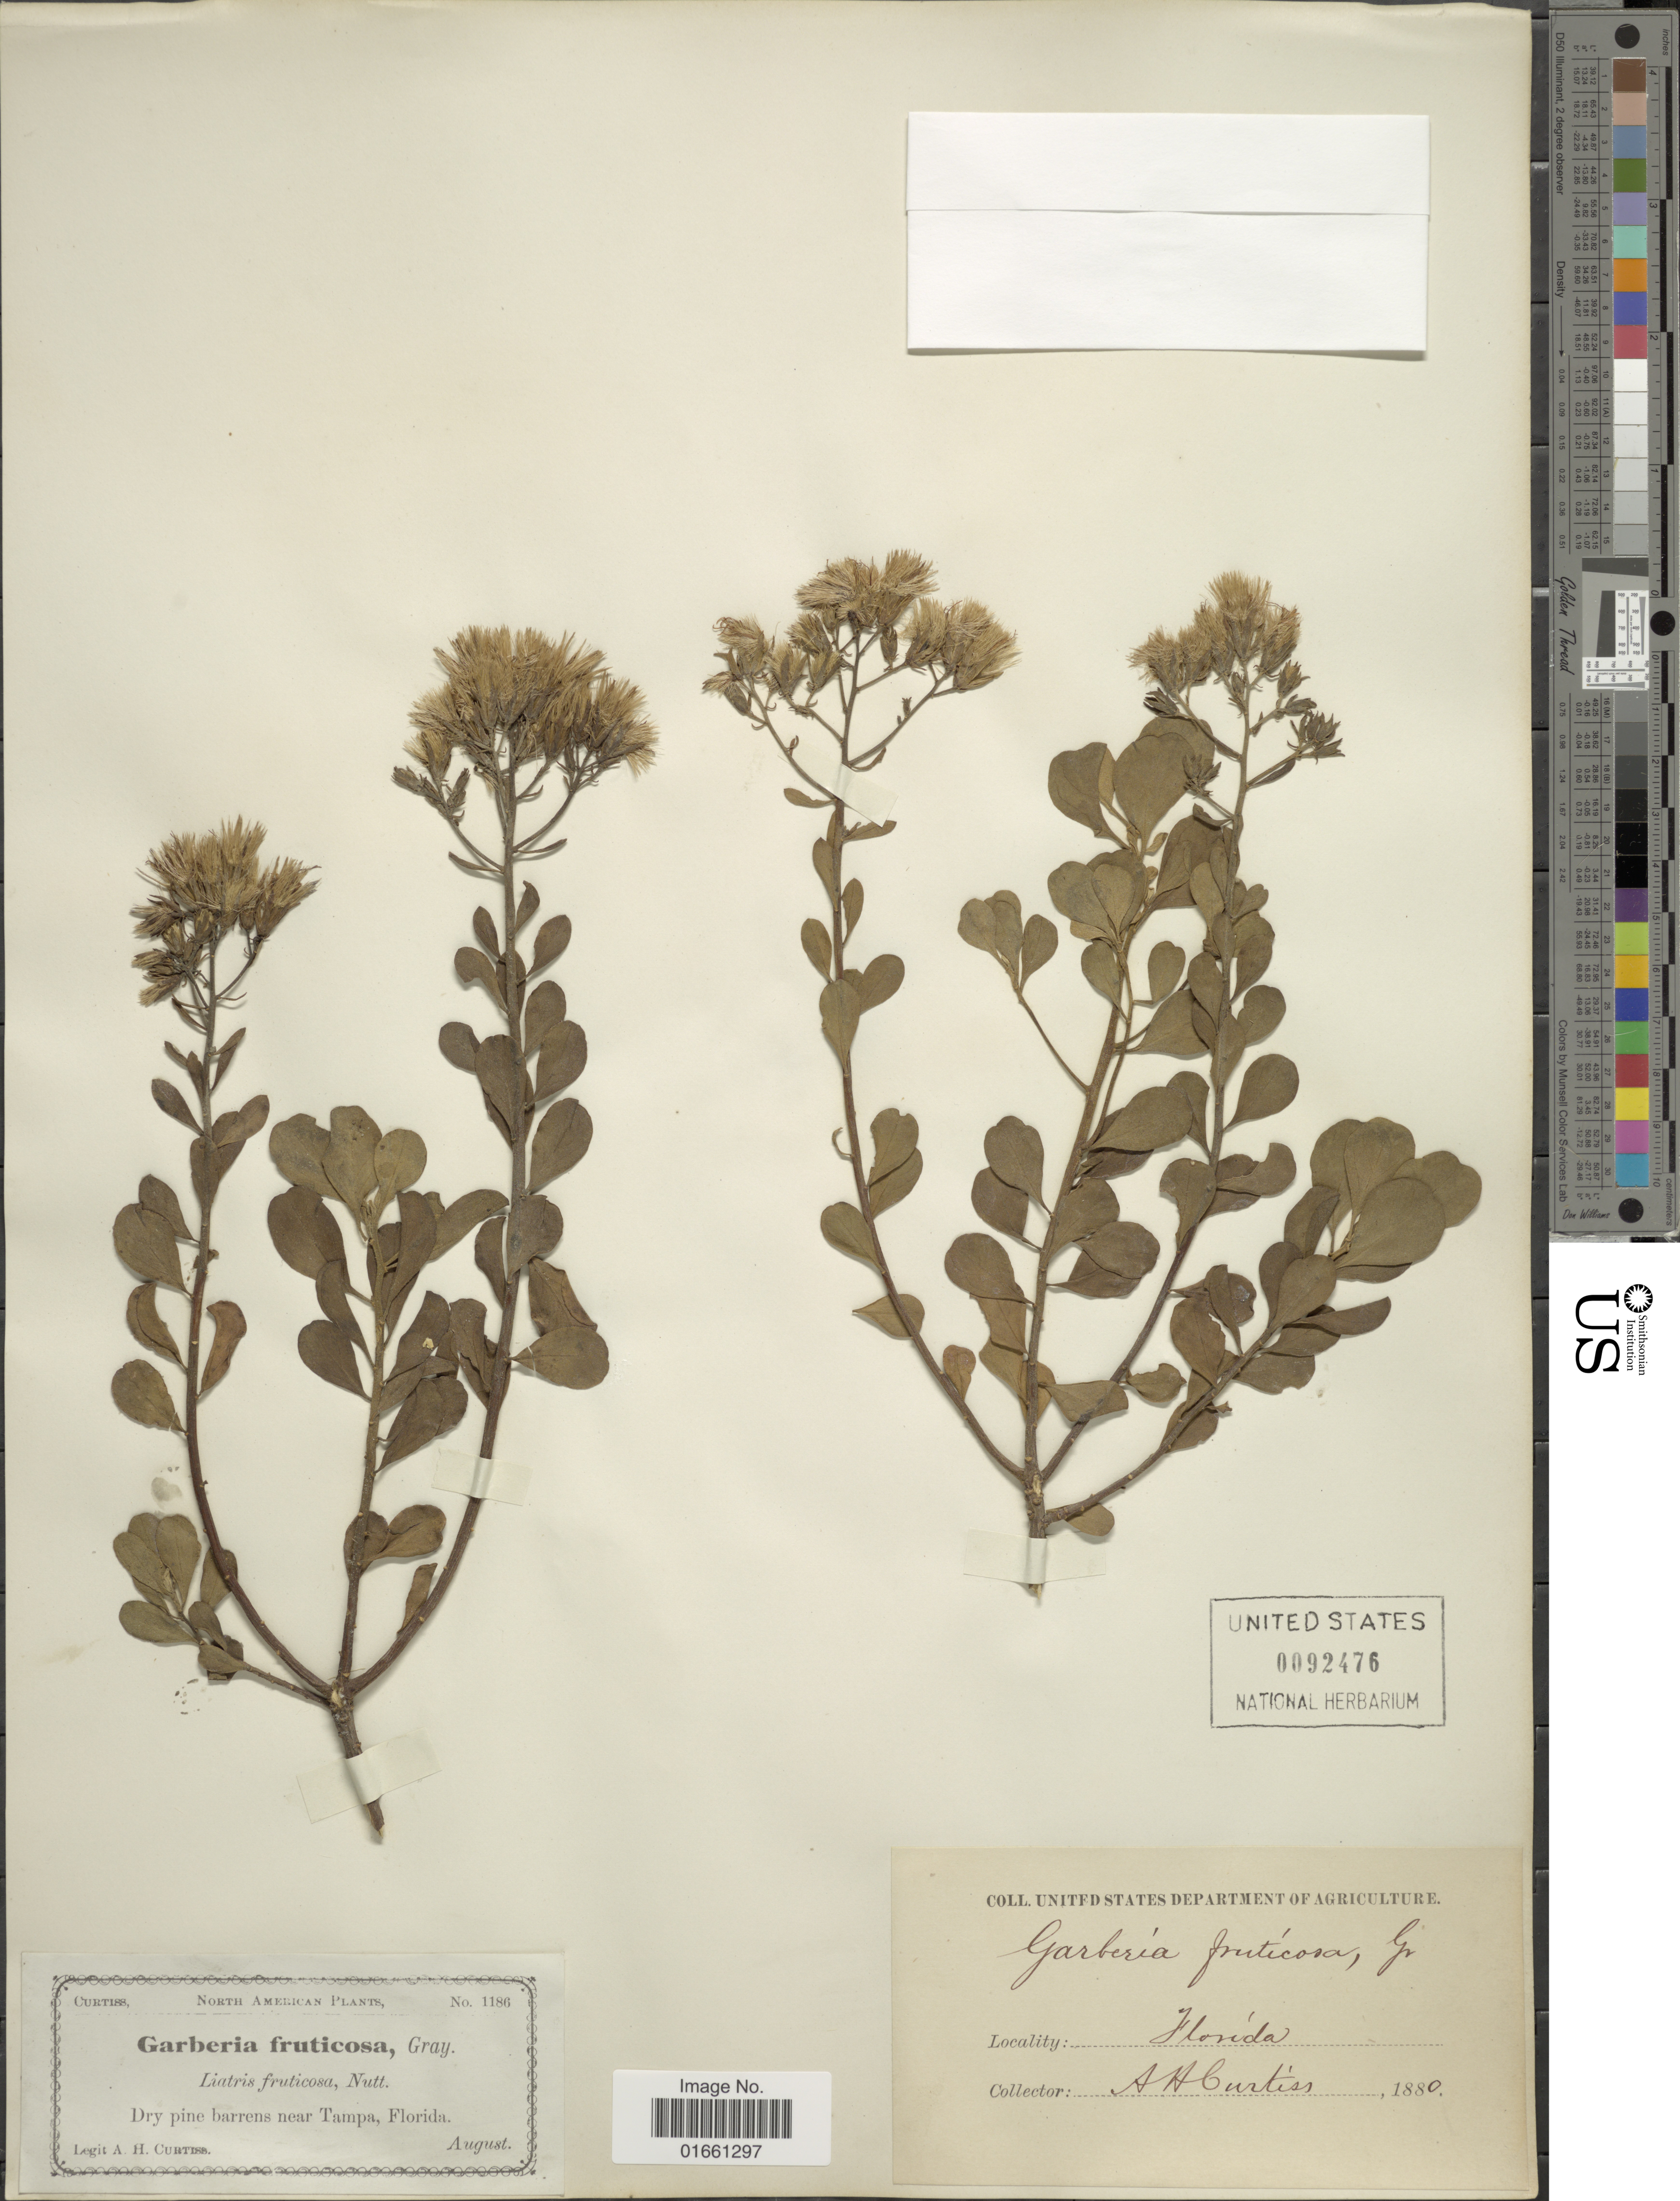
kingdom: Plantae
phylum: Tracheophyta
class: Magnoliopsida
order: Asterales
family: Asteraceae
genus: Garberia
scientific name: Garberia heterophylla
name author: (W. Bartram) Merr. & F. Harper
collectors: A. H. Curtiss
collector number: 1186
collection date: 1880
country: United States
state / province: Florida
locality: Dry Pine Barrens near Tampa.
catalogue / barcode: US 92475